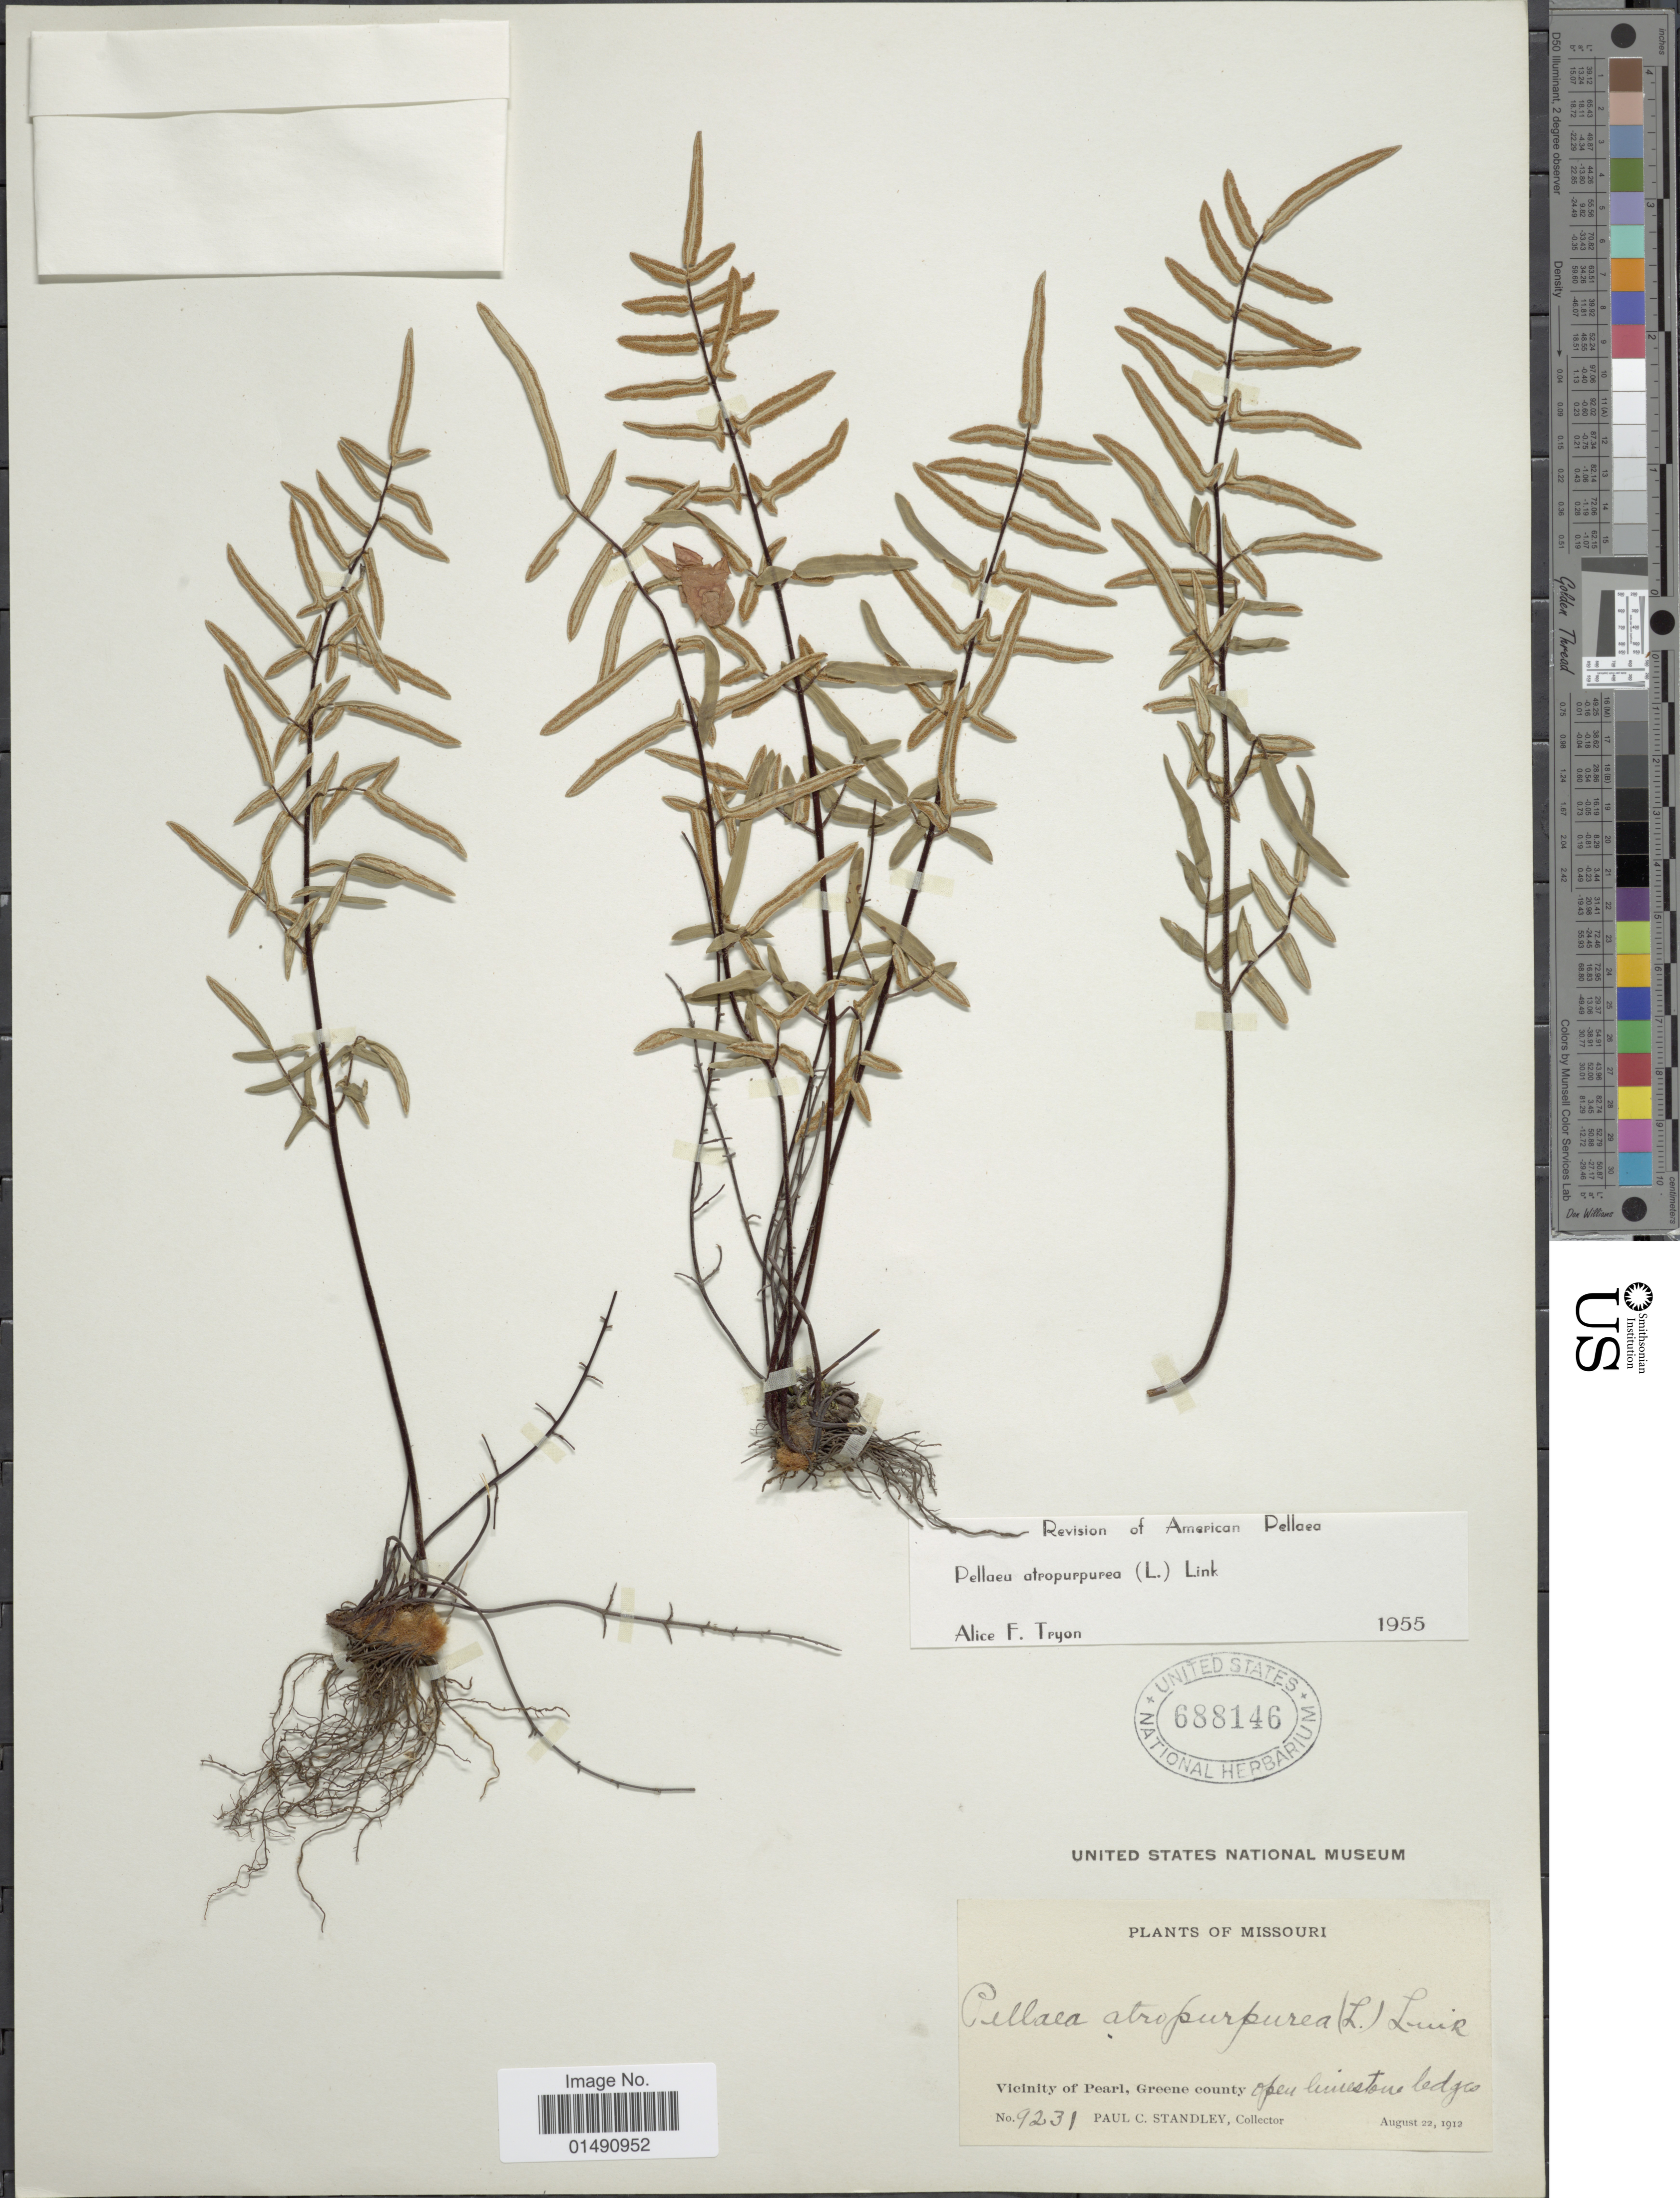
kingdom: Plantae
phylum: Tracheophyta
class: Polypodiopsida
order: Polypodiales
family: Pteridaceae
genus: Pellaea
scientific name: Pellaea atropurpurea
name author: (L.) Link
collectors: P. C. Standley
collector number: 9231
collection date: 1912-08-22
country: United States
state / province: Missouri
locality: Vicinity of Pearl, Greene County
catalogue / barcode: US 688146